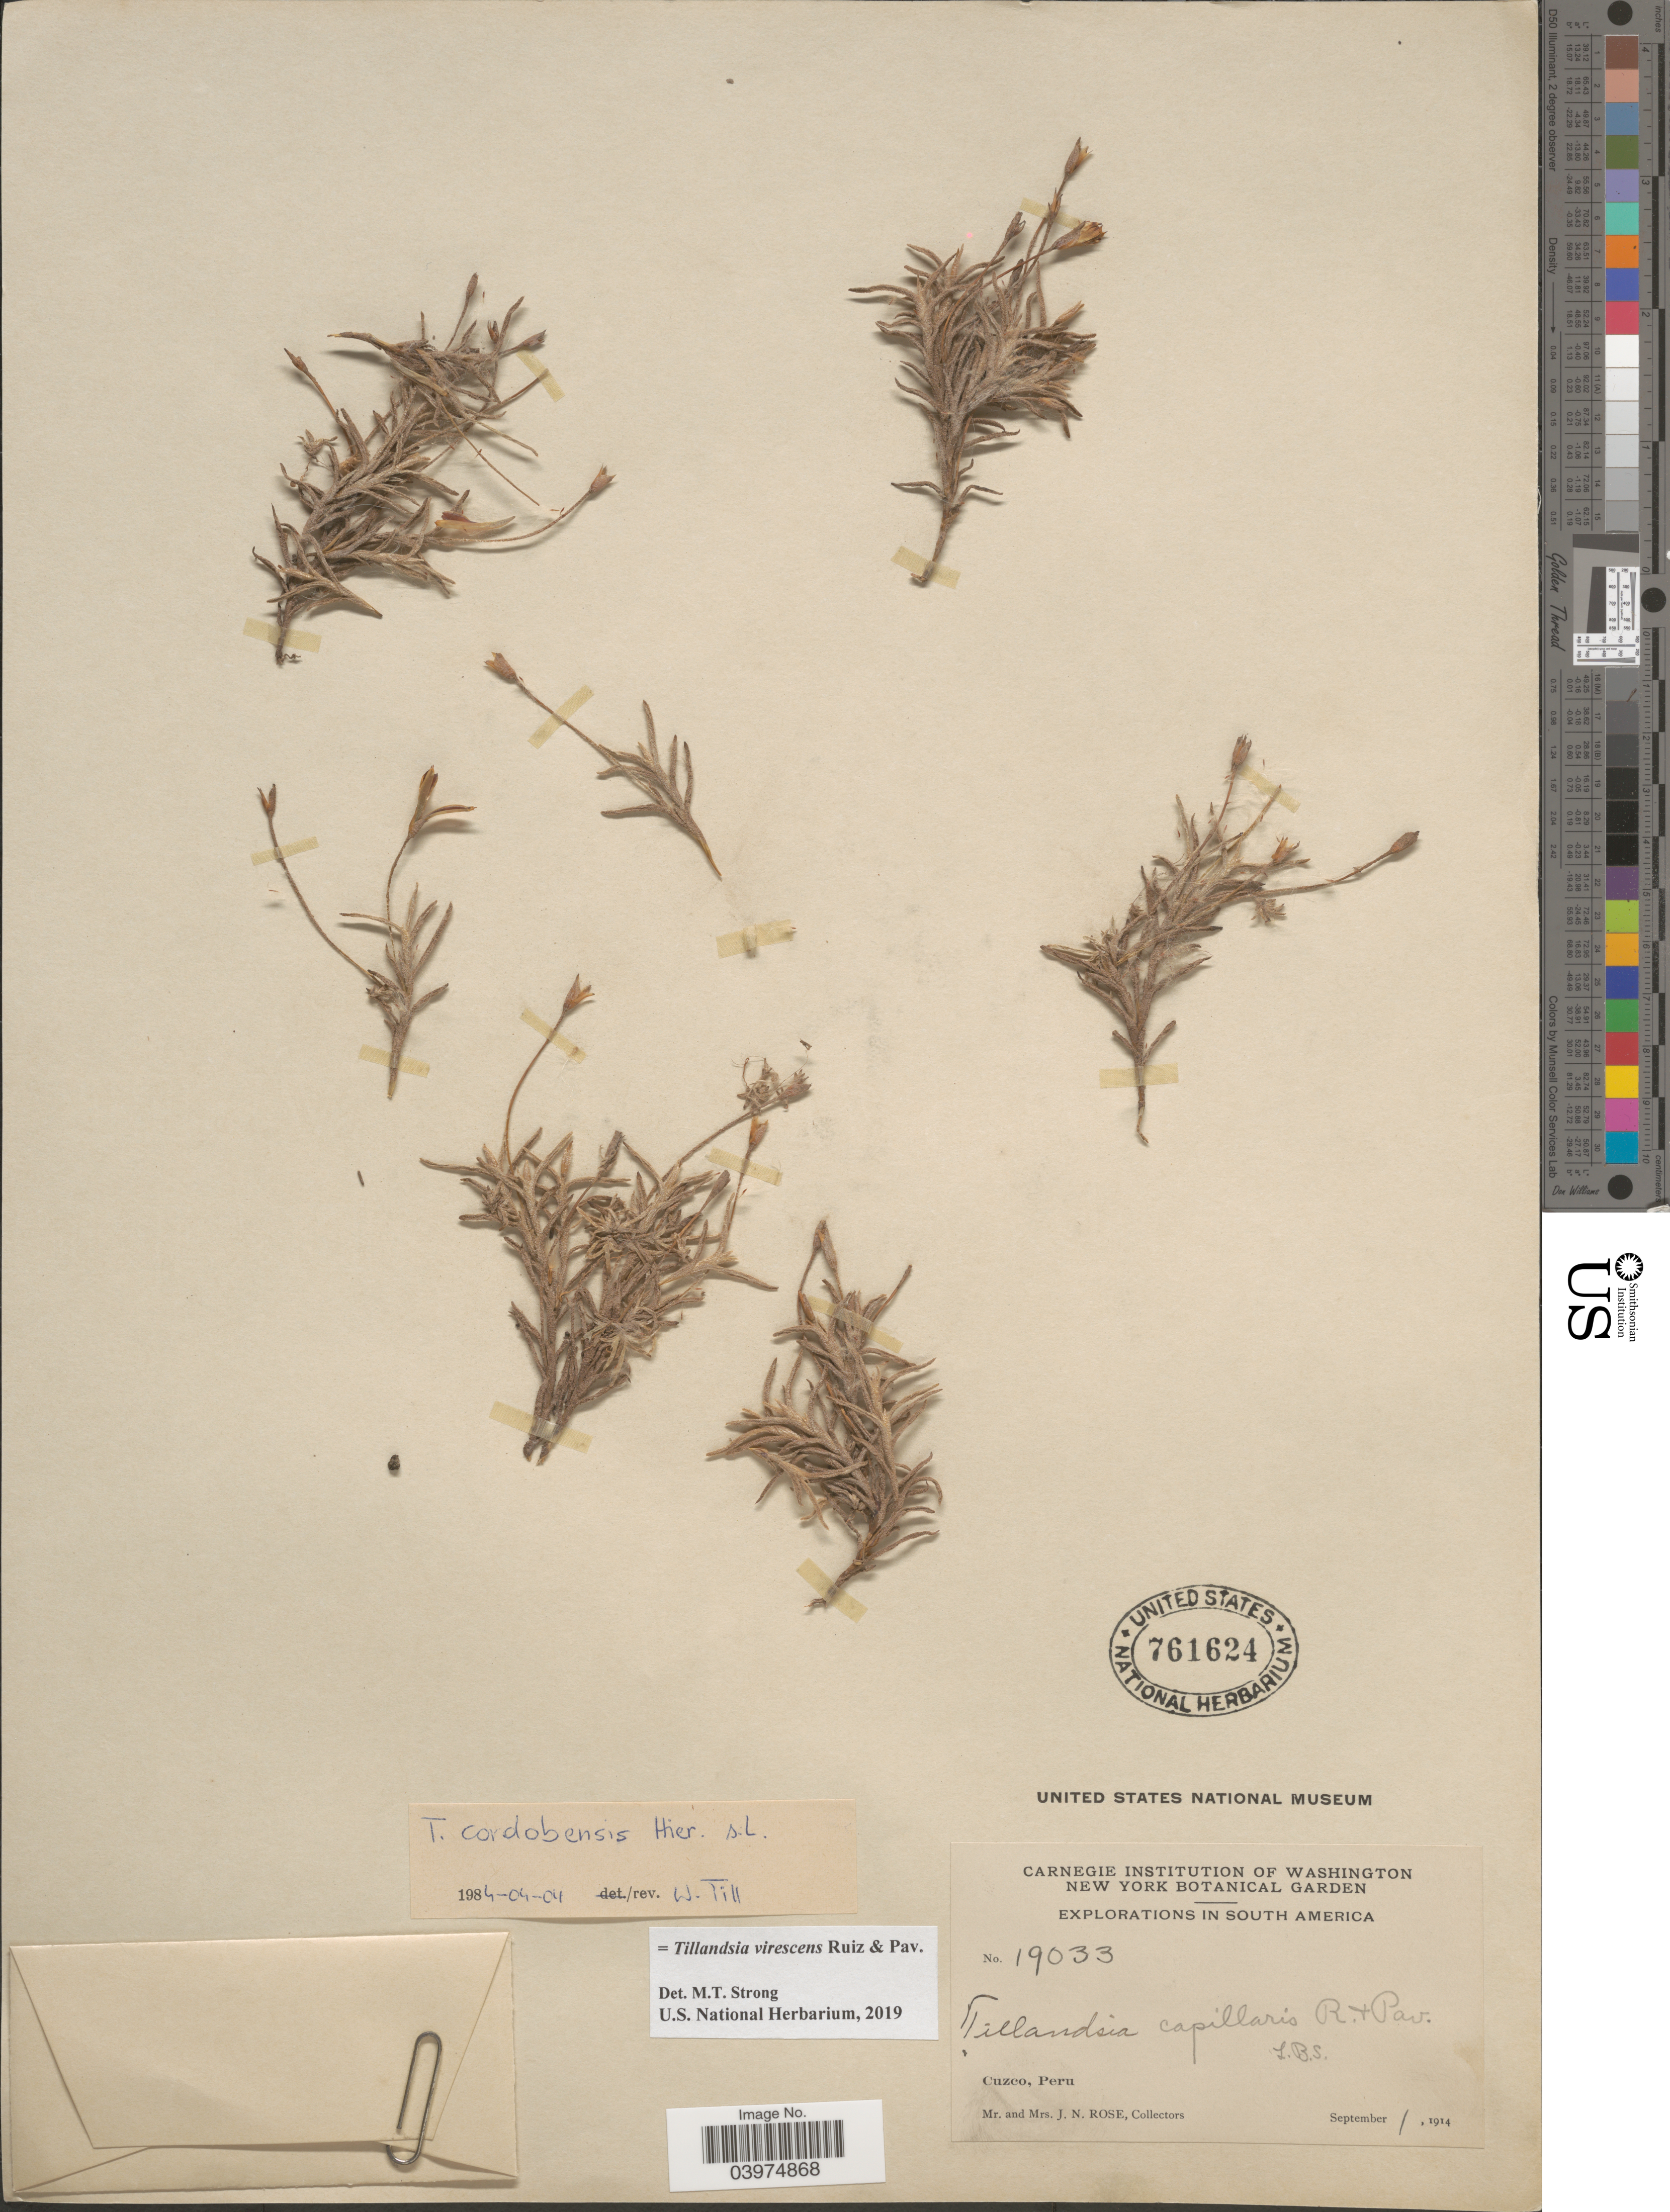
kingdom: Plantae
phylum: Tracheophyta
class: Liliopsida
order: Poales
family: Bromeliaceae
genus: Tillandsia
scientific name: Tillandsia virescens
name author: Ruiz & Pav.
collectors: J. N. Rose & L. B. Rose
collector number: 19033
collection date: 1914-09-01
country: Peru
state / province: Cusco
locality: Explorations in South America. Cuzco.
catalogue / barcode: US 761624